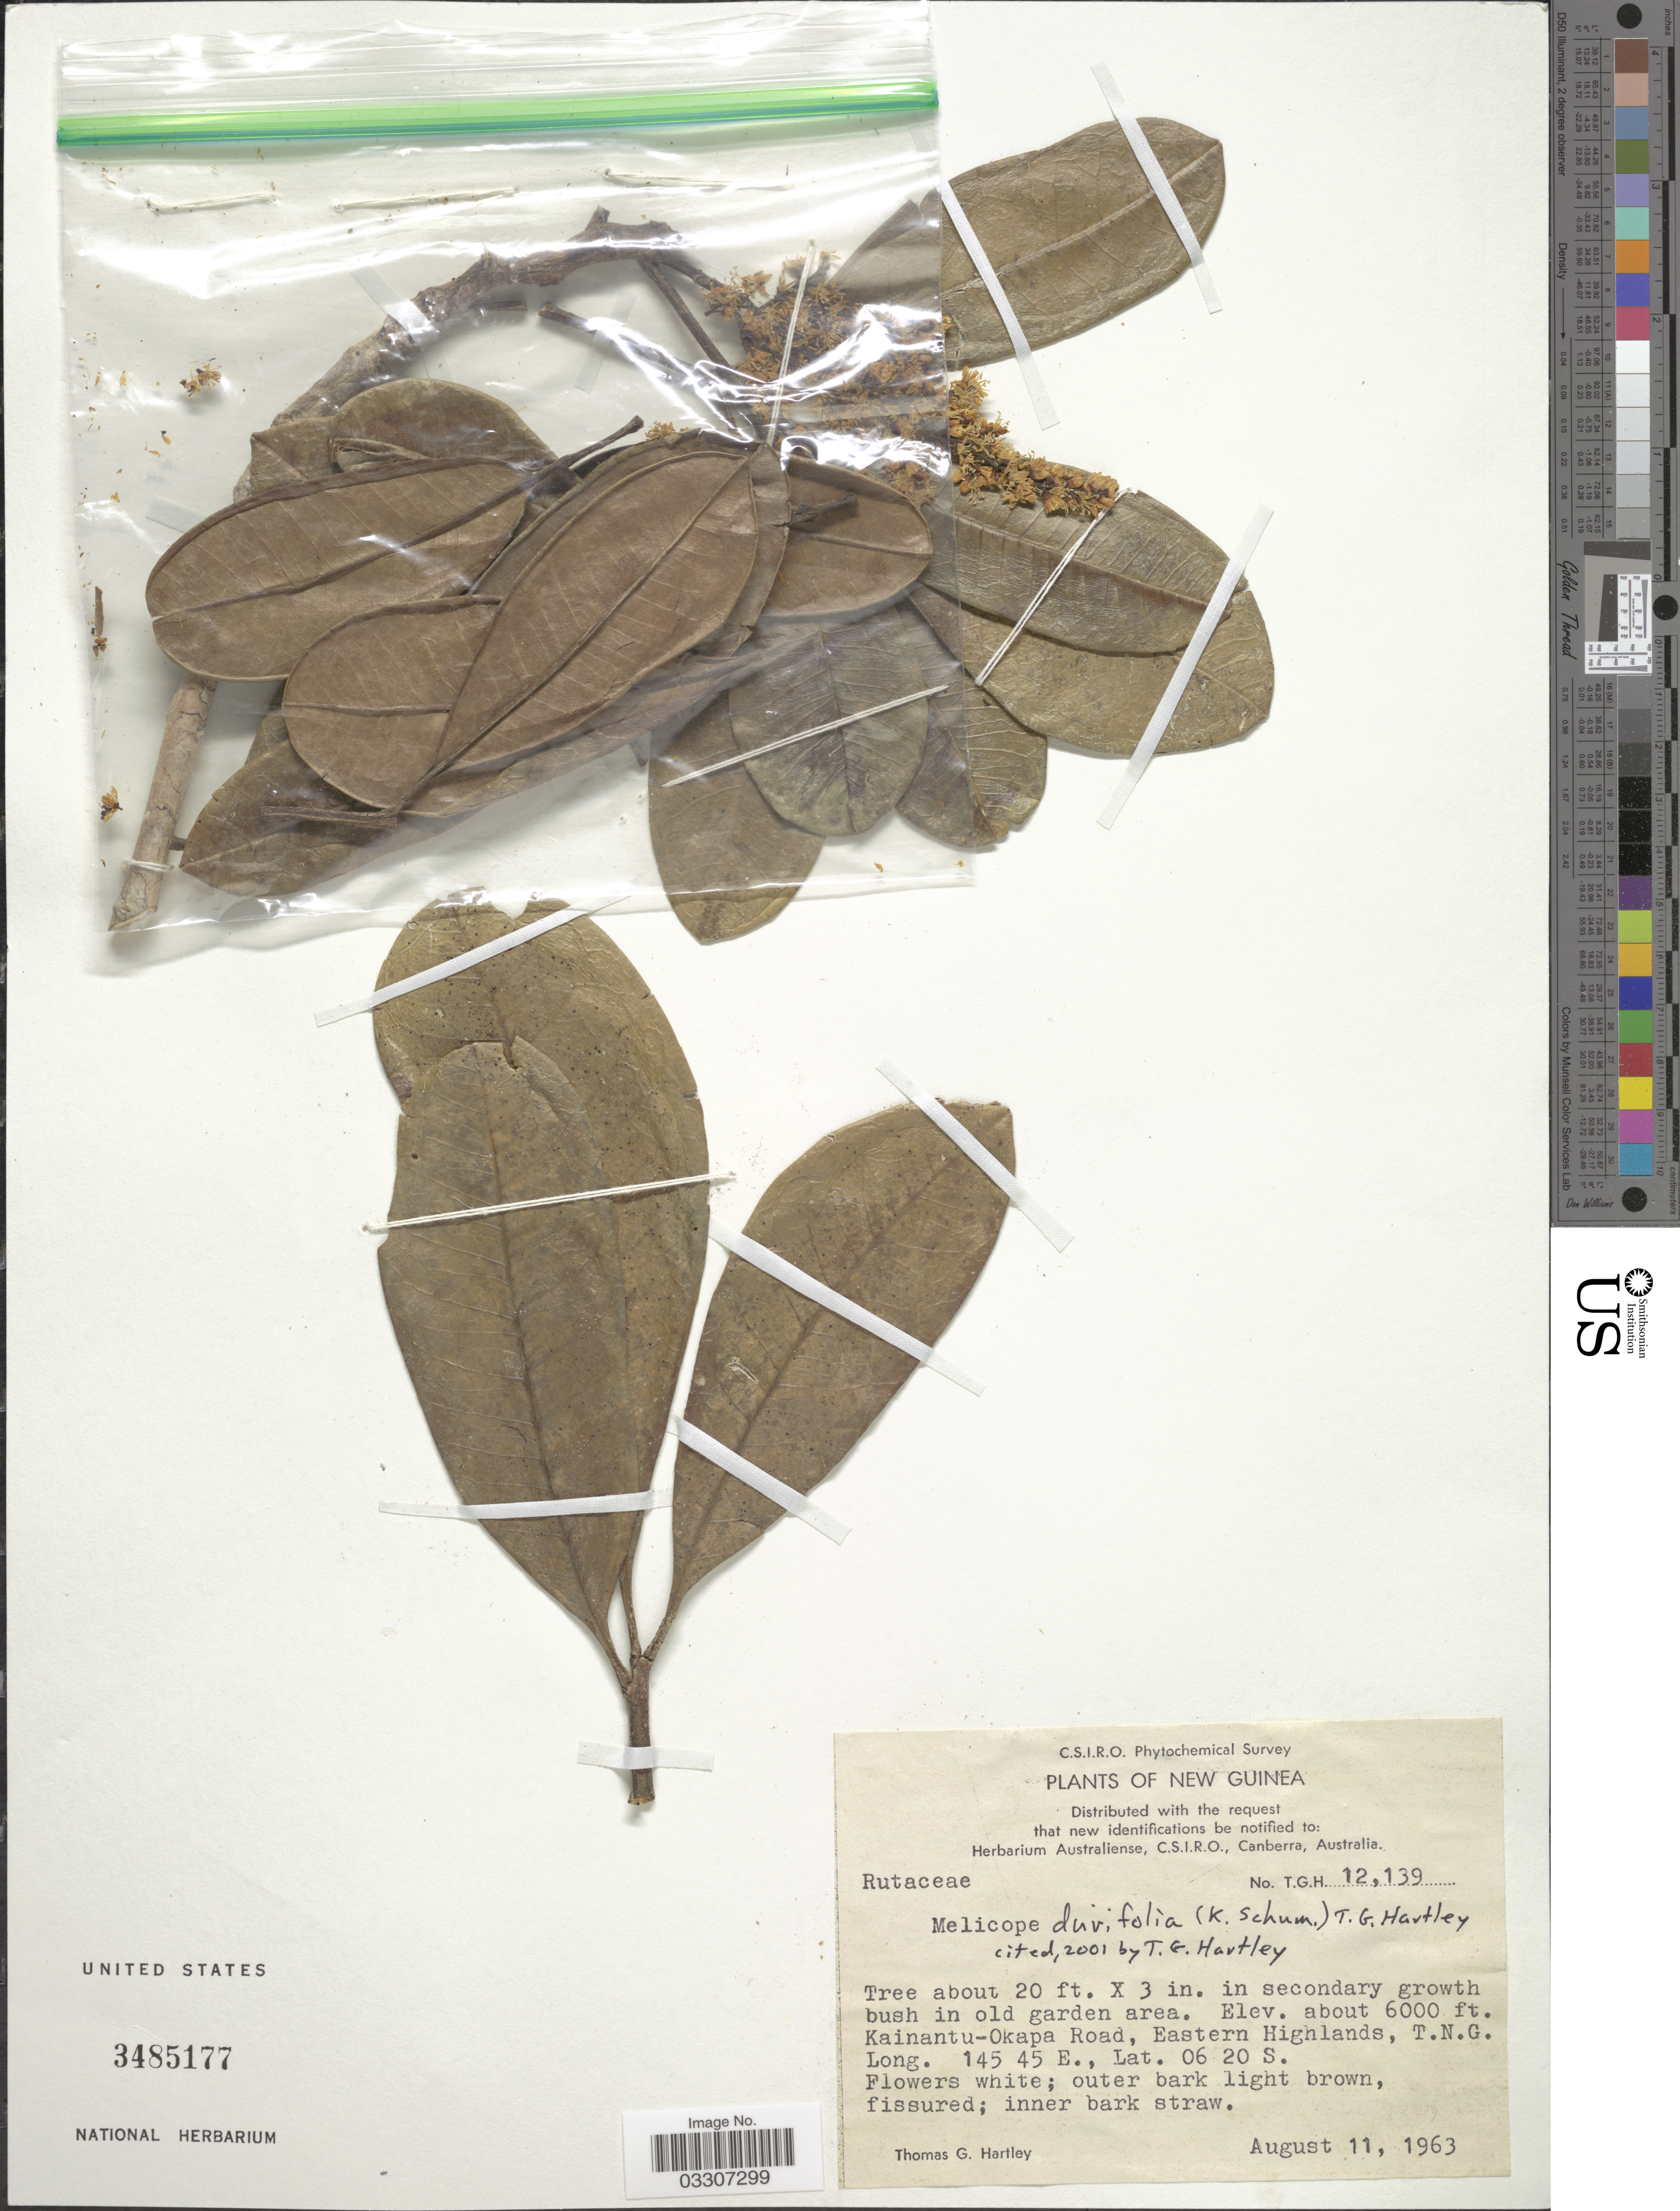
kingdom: Plantae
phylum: Tracheophyta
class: Magnoliopsida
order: Sapindales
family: Rutaceae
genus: Melicope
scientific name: Melicope durifolia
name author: (K. Schum.) T.G. Hartley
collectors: T. G. Hartley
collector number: T.G.H.12139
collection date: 1963-08-11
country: Papua New Guinea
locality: New Guinea. Kainantu-Okapa Road, Eastern Highlands, T. N. G.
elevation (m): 1829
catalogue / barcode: US 3485177